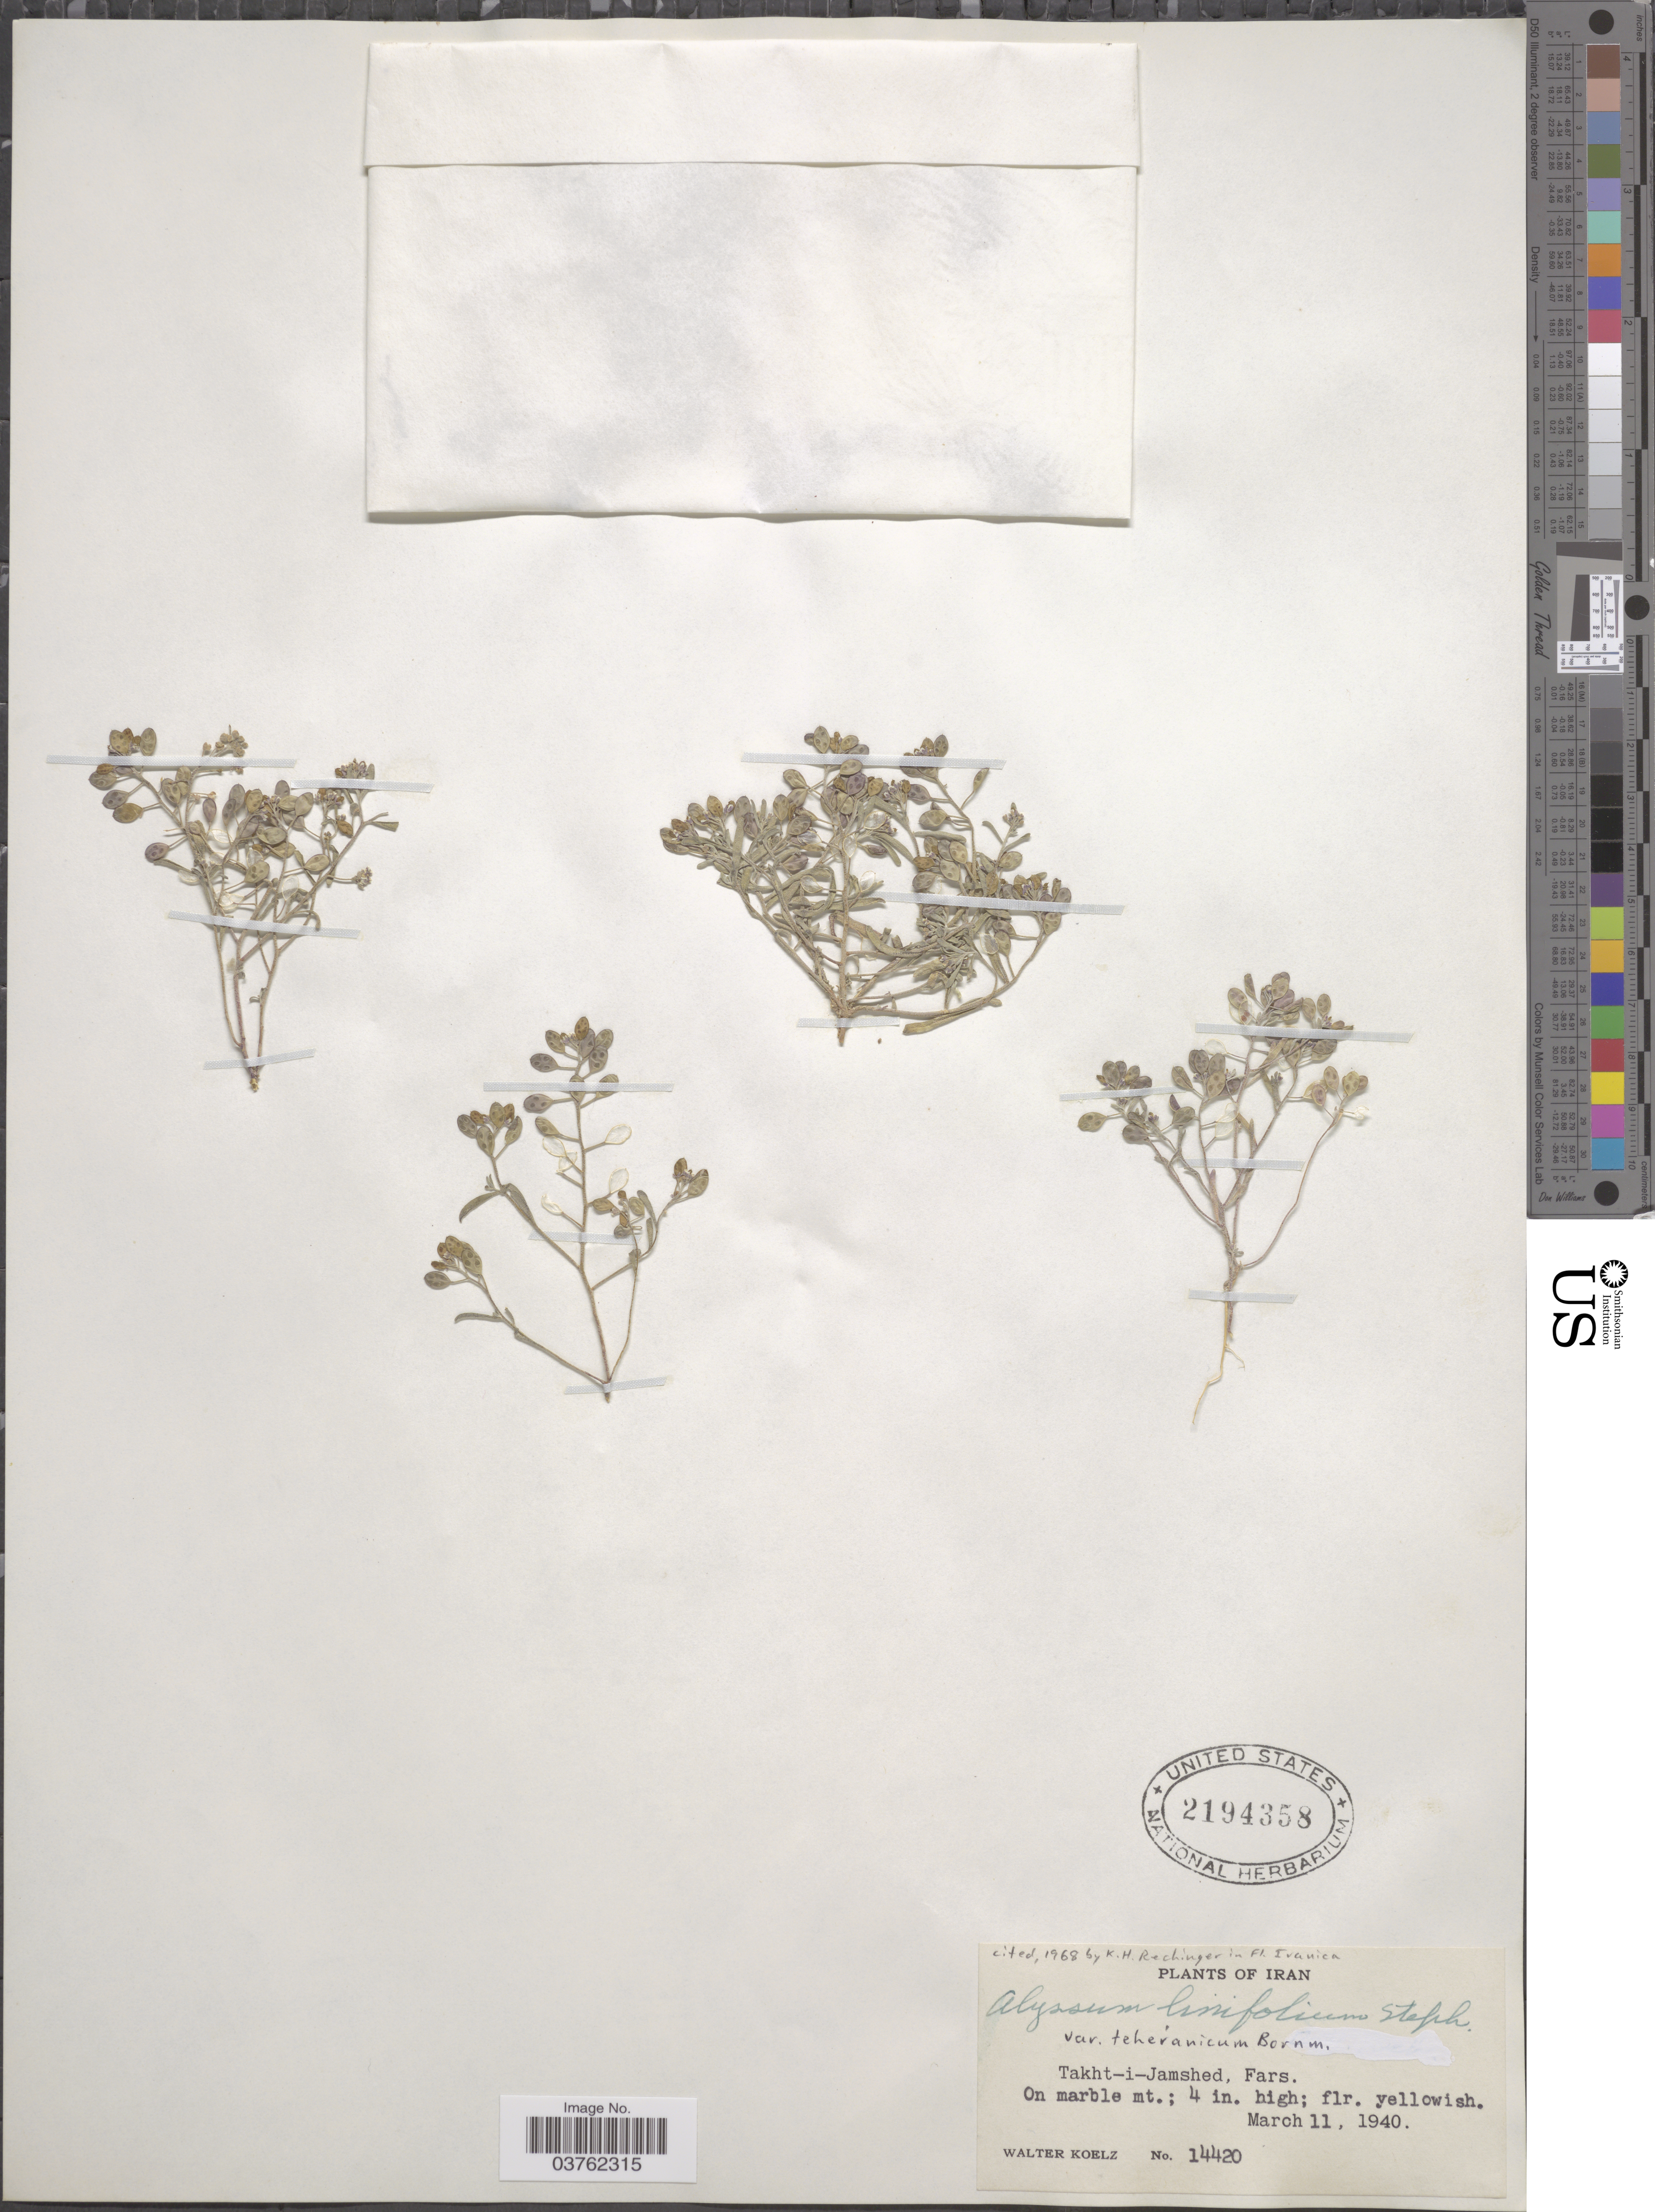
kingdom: Plantae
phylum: Tracheophyta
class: Magnoliopsida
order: Brassicales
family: Brassicaceae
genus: Alyssum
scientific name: Alyssum linifolium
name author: Stephan ex Willd.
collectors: W. N. Koelz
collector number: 14420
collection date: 1940-03-11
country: Iran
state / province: Fars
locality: Takht-i-Jamshed. On marble mt.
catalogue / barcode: US 2194358